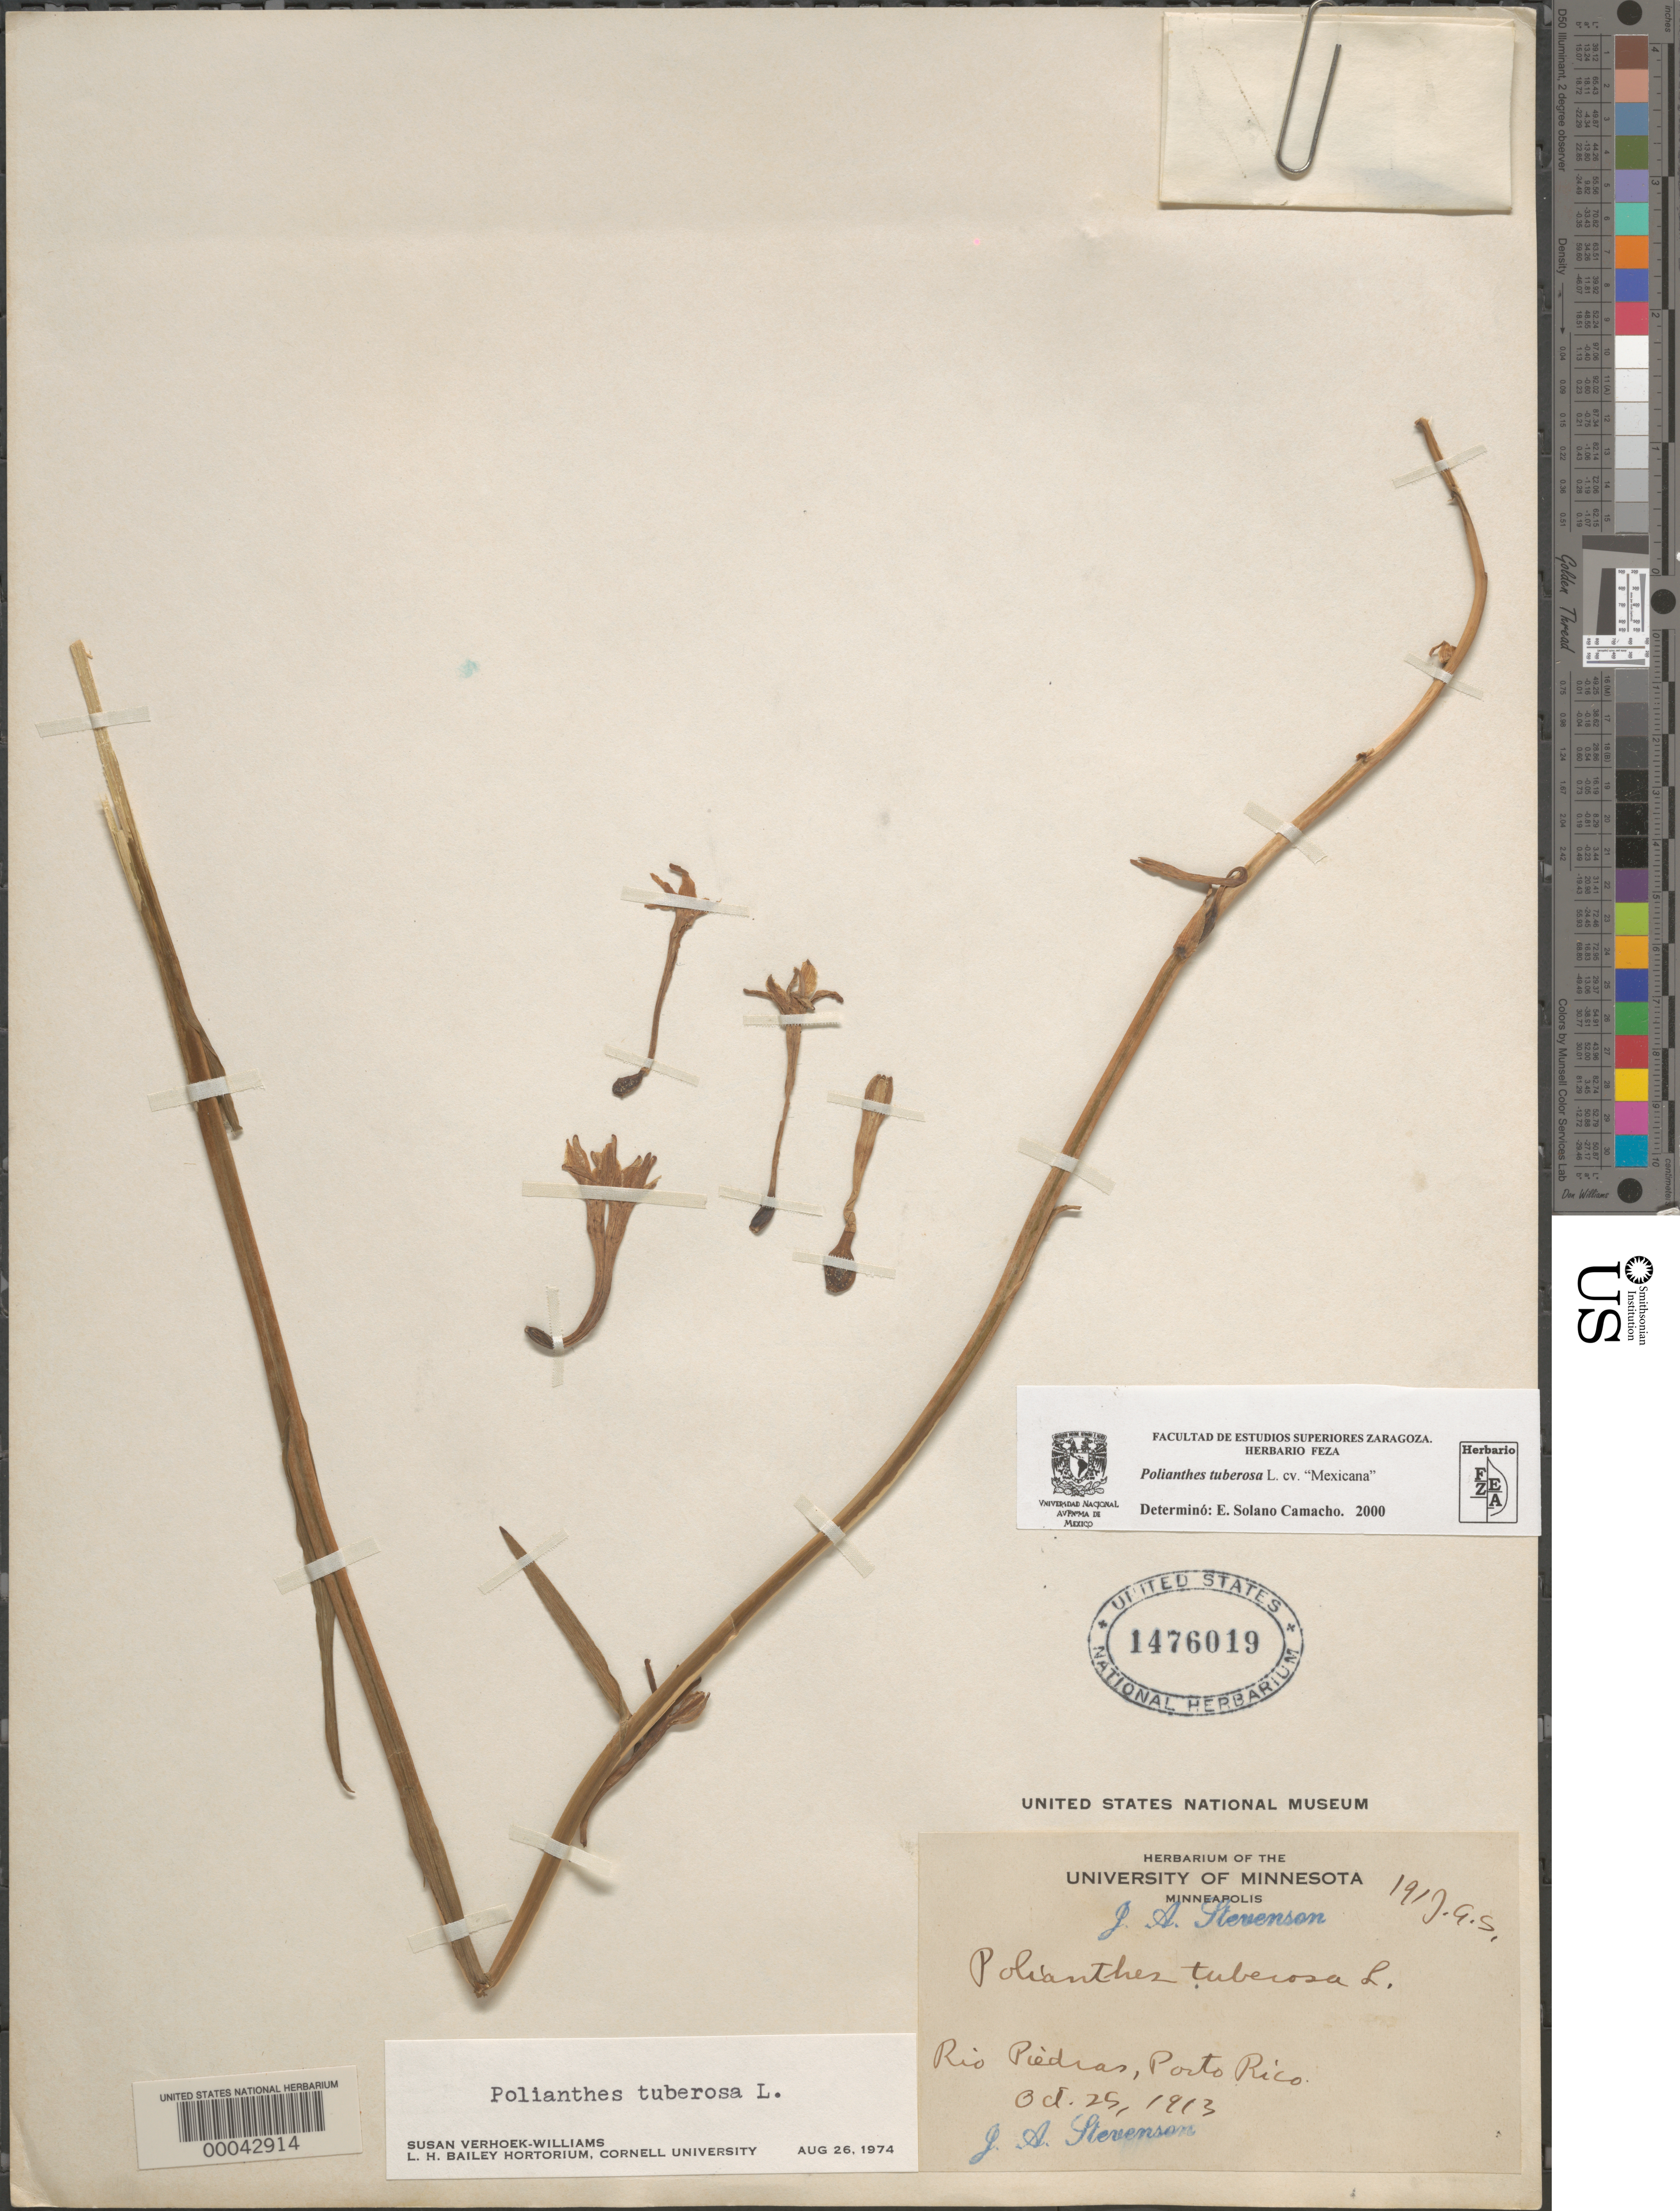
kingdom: Plantae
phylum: Tracheophyta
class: Liliopsida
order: Asparagales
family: Asparagaceae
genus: Polianthes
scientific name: Polianthes tuberosa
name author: L.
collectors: J. Stevenson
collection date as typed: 25 Oct 1913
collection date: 1913-10-25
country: Puerto Rico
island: Greater Antilles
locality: Rio Piedras.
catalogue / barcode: US 1476019